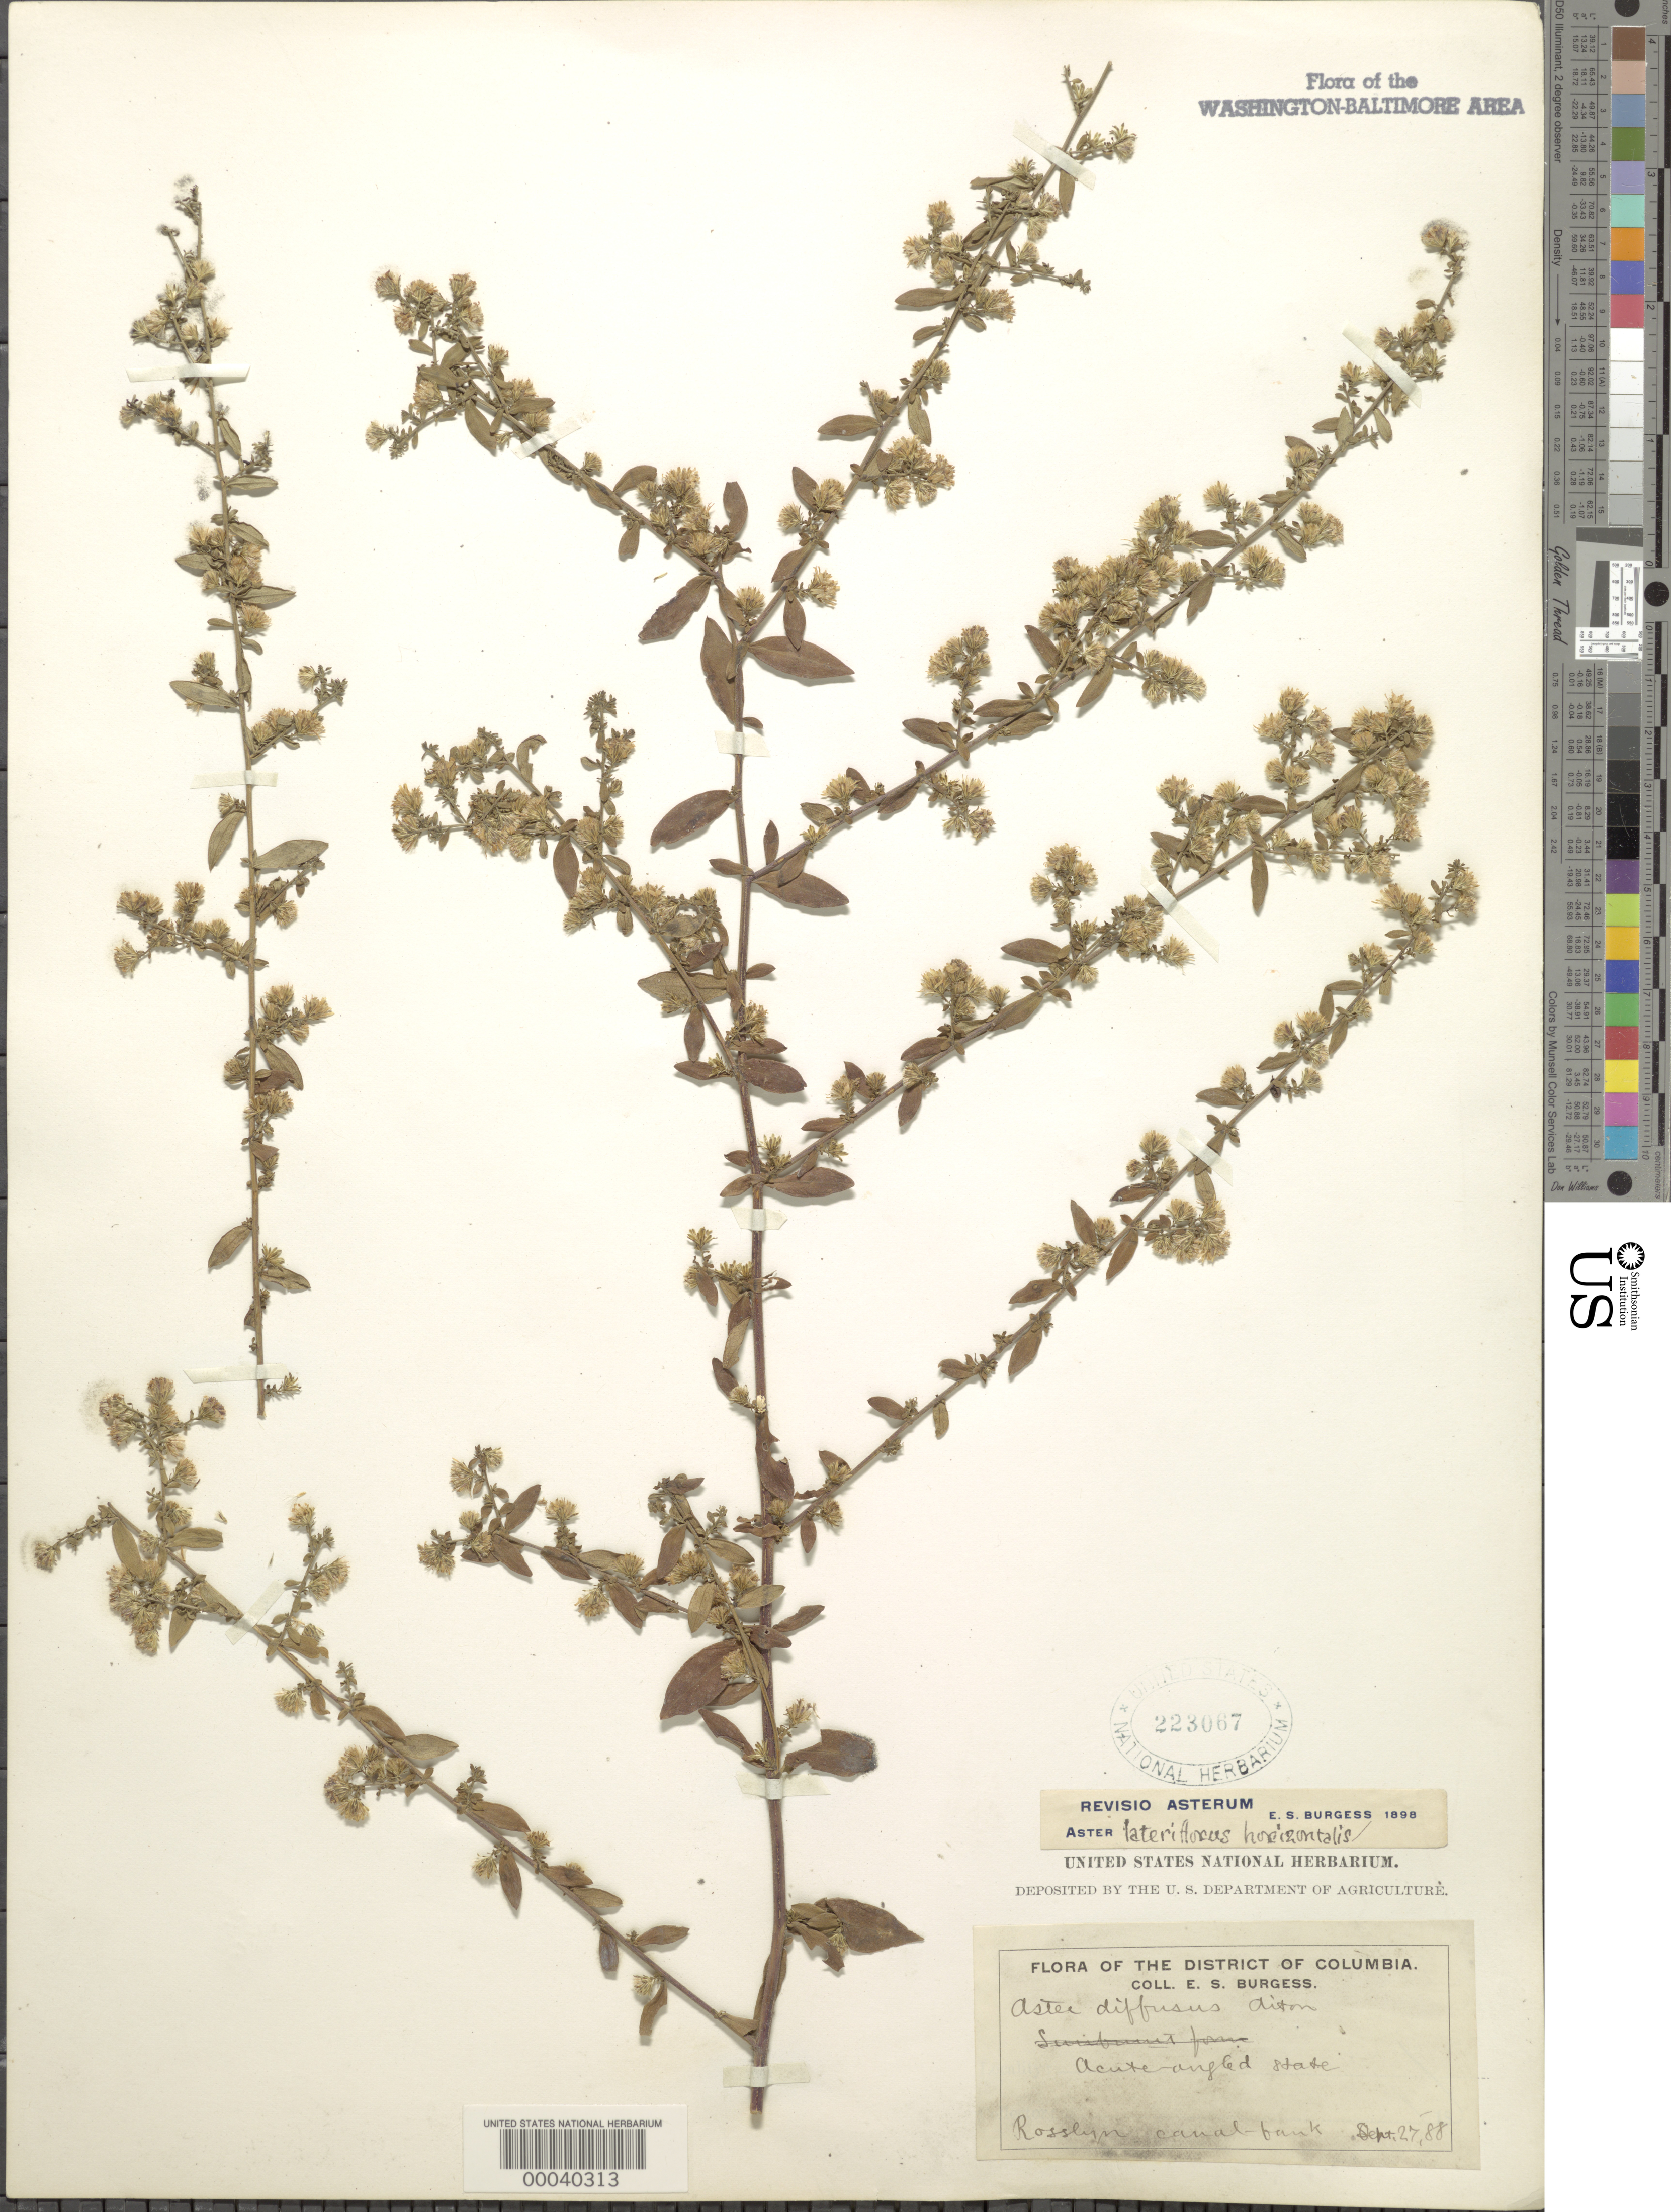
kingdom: Plantae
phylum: Tracheophyta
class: Magnoliopsida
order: Asterales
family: Asteraceae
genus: Symphyotrichum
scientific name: Symphyotrichum lateriflorum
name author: (L.) Á. Löve & D. Löve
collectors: E. Burgess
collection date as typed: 27 Sep 1888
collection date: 1888-09-27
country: United States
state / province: Virginia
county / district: Arlington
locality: Rosslyn Canal Bank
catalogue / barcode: US 223067